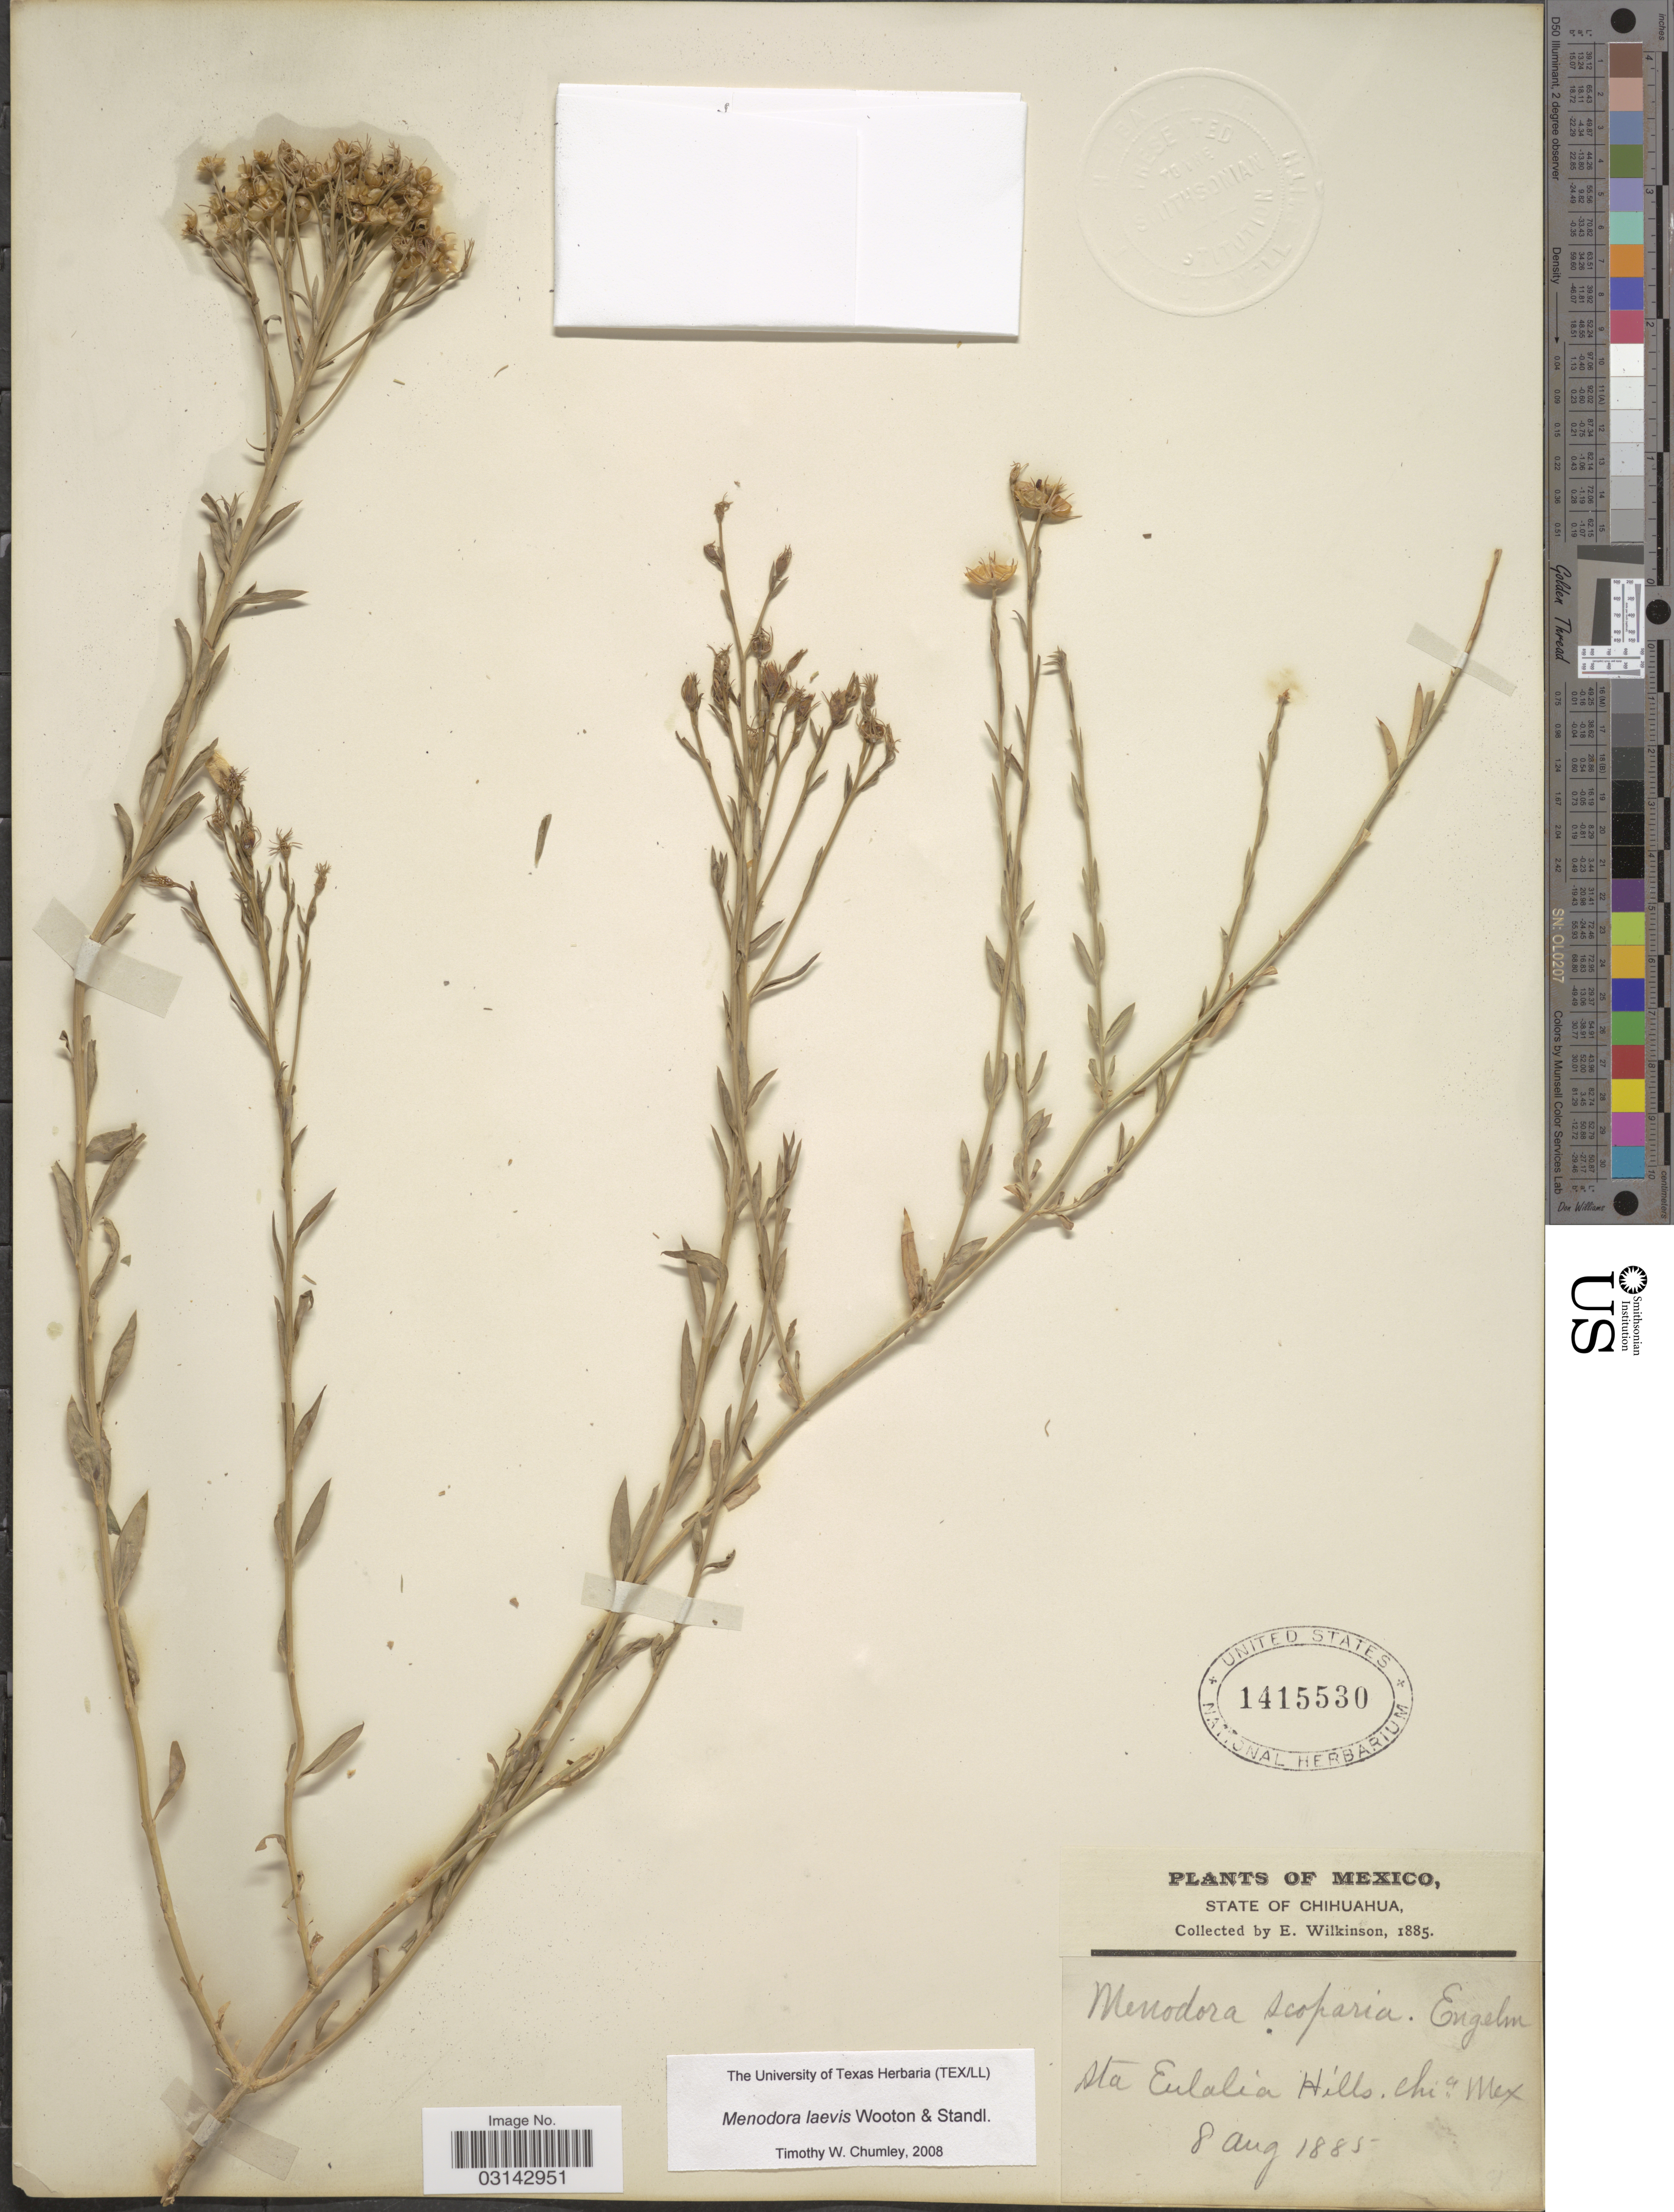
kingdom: Plantae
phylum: Tracheophyta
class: Magnoliopsida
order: Lamiales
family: Oleaceae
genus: Menodora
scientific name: Menodora laevis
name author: Wooton & Standl.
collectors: E. Wilkinson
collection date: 1885-08-08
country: Mexico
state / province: Chihuahua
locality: Sta Eulalia Hills.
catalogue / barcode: US 1415530